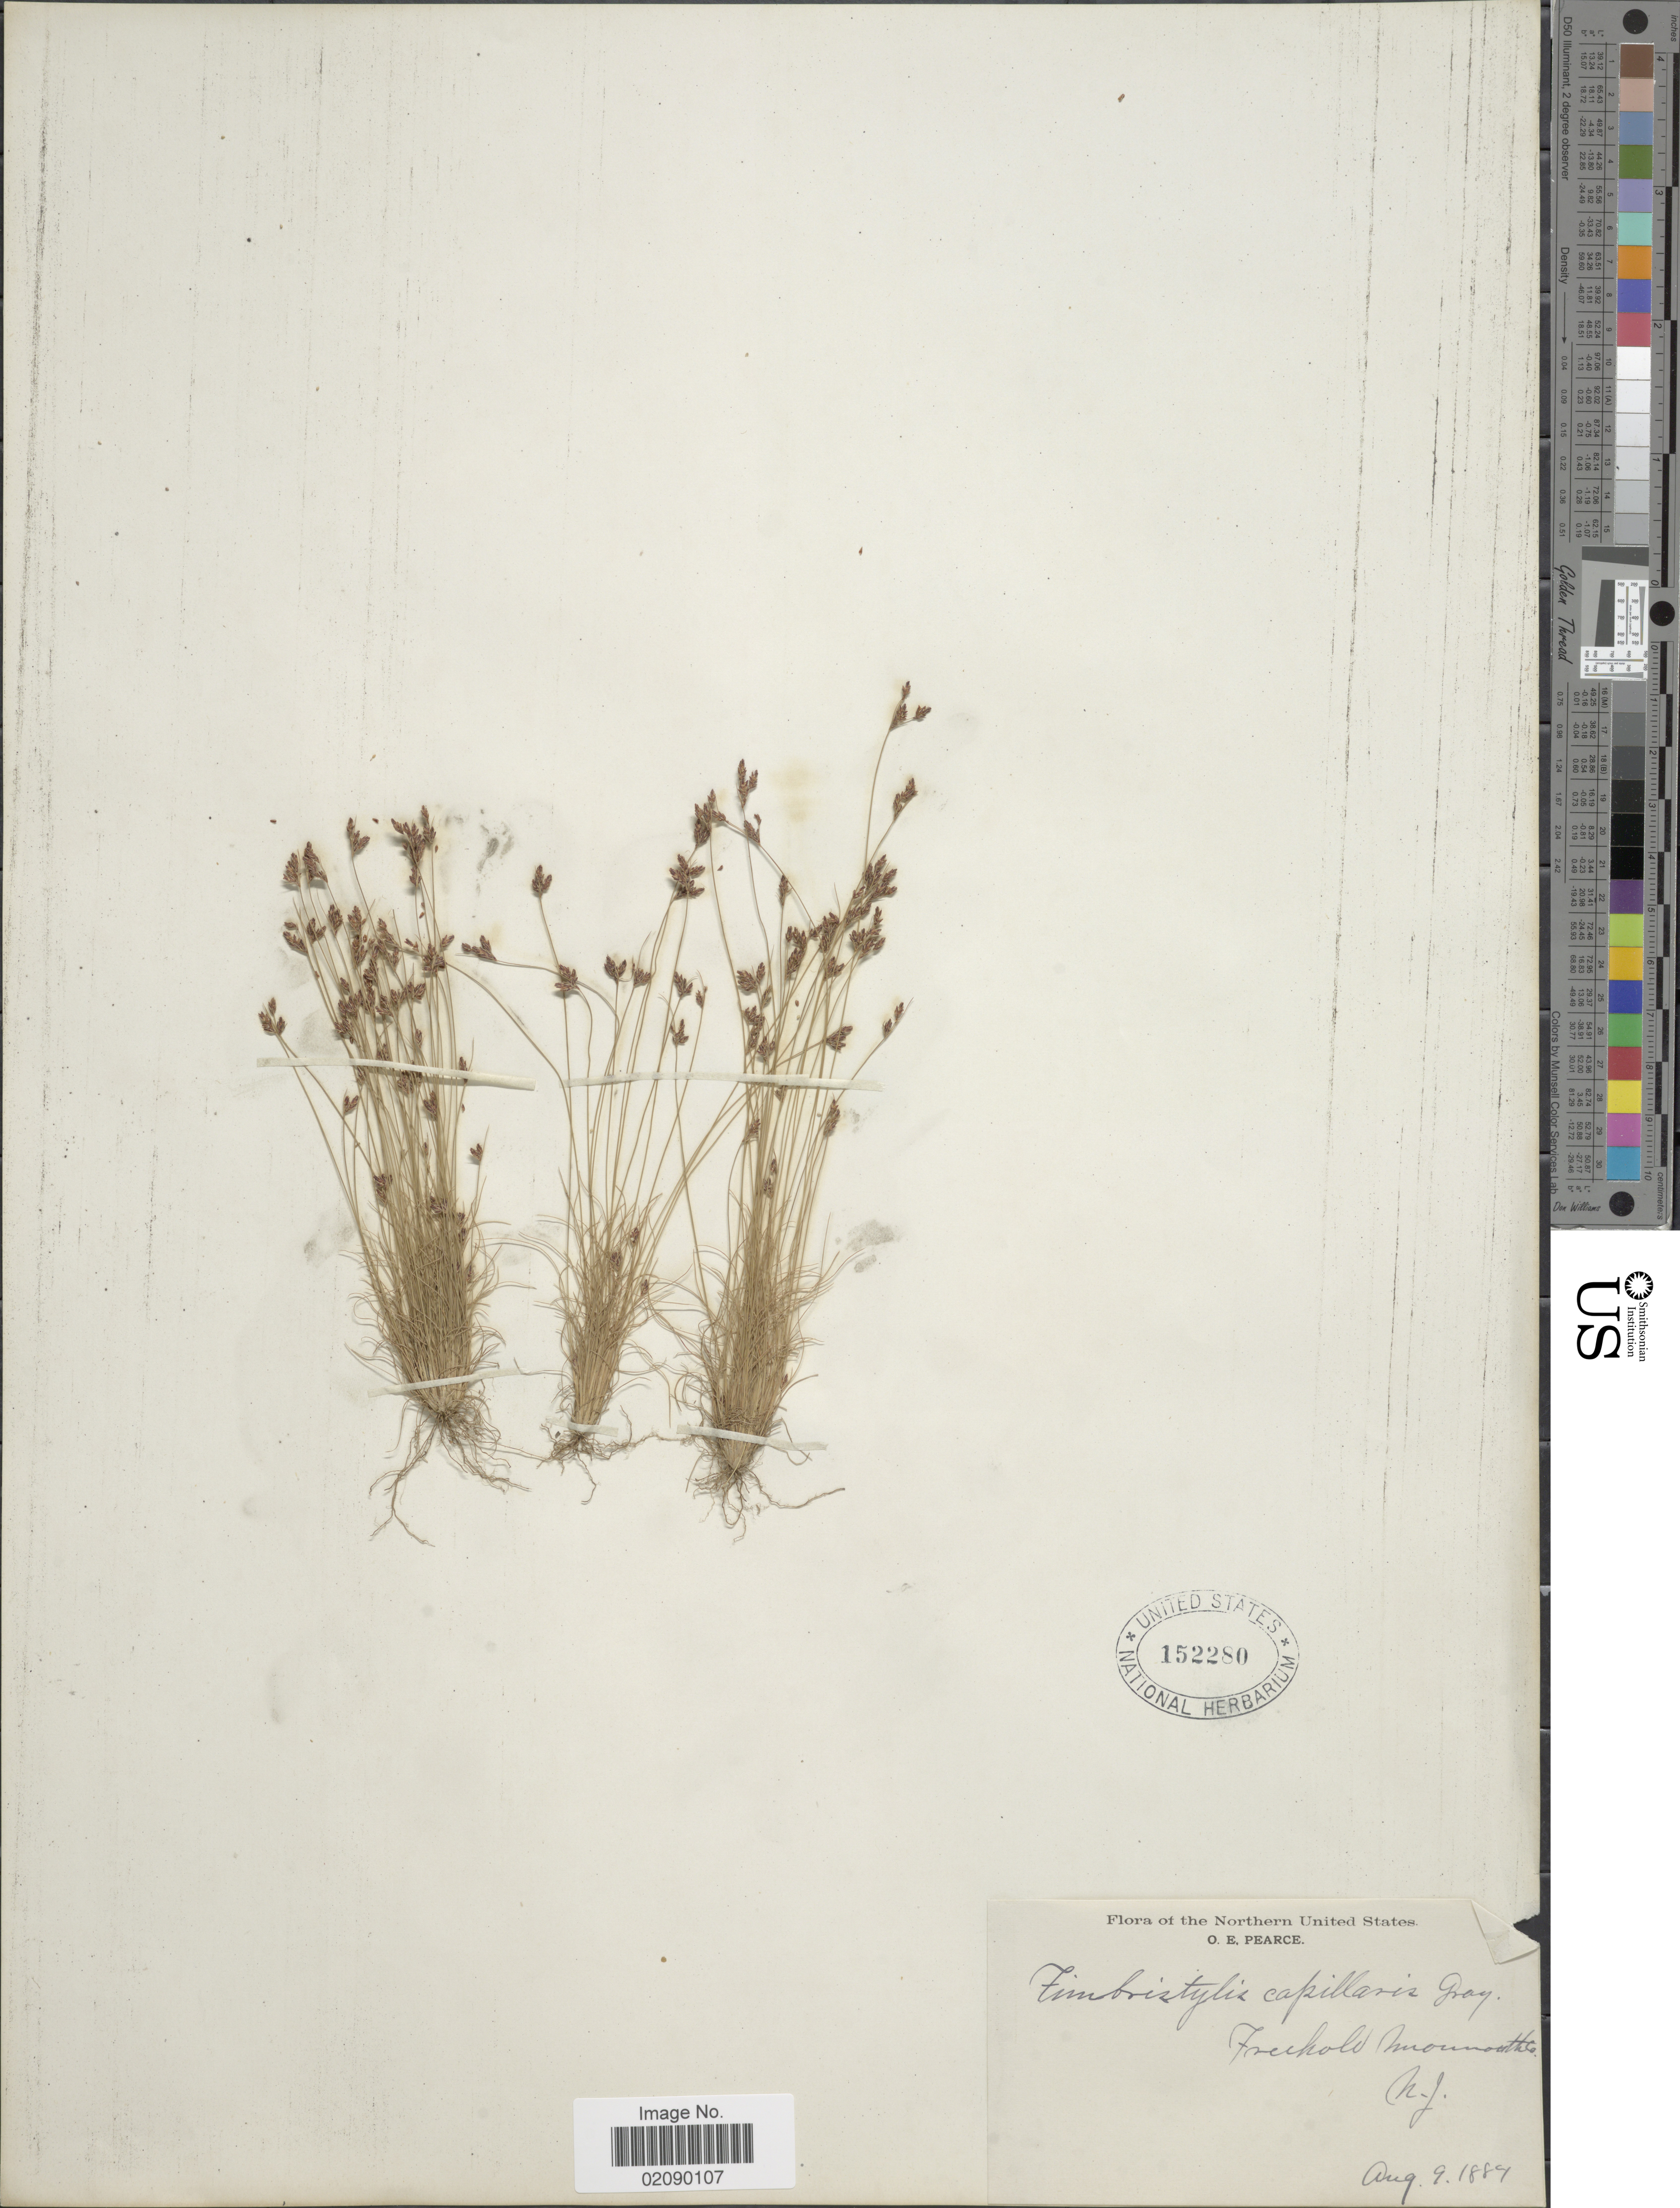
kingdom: Plantae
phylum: Tracheophyta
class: Liliopsida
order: Poales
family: Cyperaceae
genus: Bulbostylis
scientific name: Bulbostylis capillaris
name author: (L.) Kunth ex C.B. Clarke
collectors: O. E. Pearce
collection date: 1884-08-09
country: United States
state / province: New Jersey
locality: Freehold Monmouth Co.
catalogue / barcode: US 152280